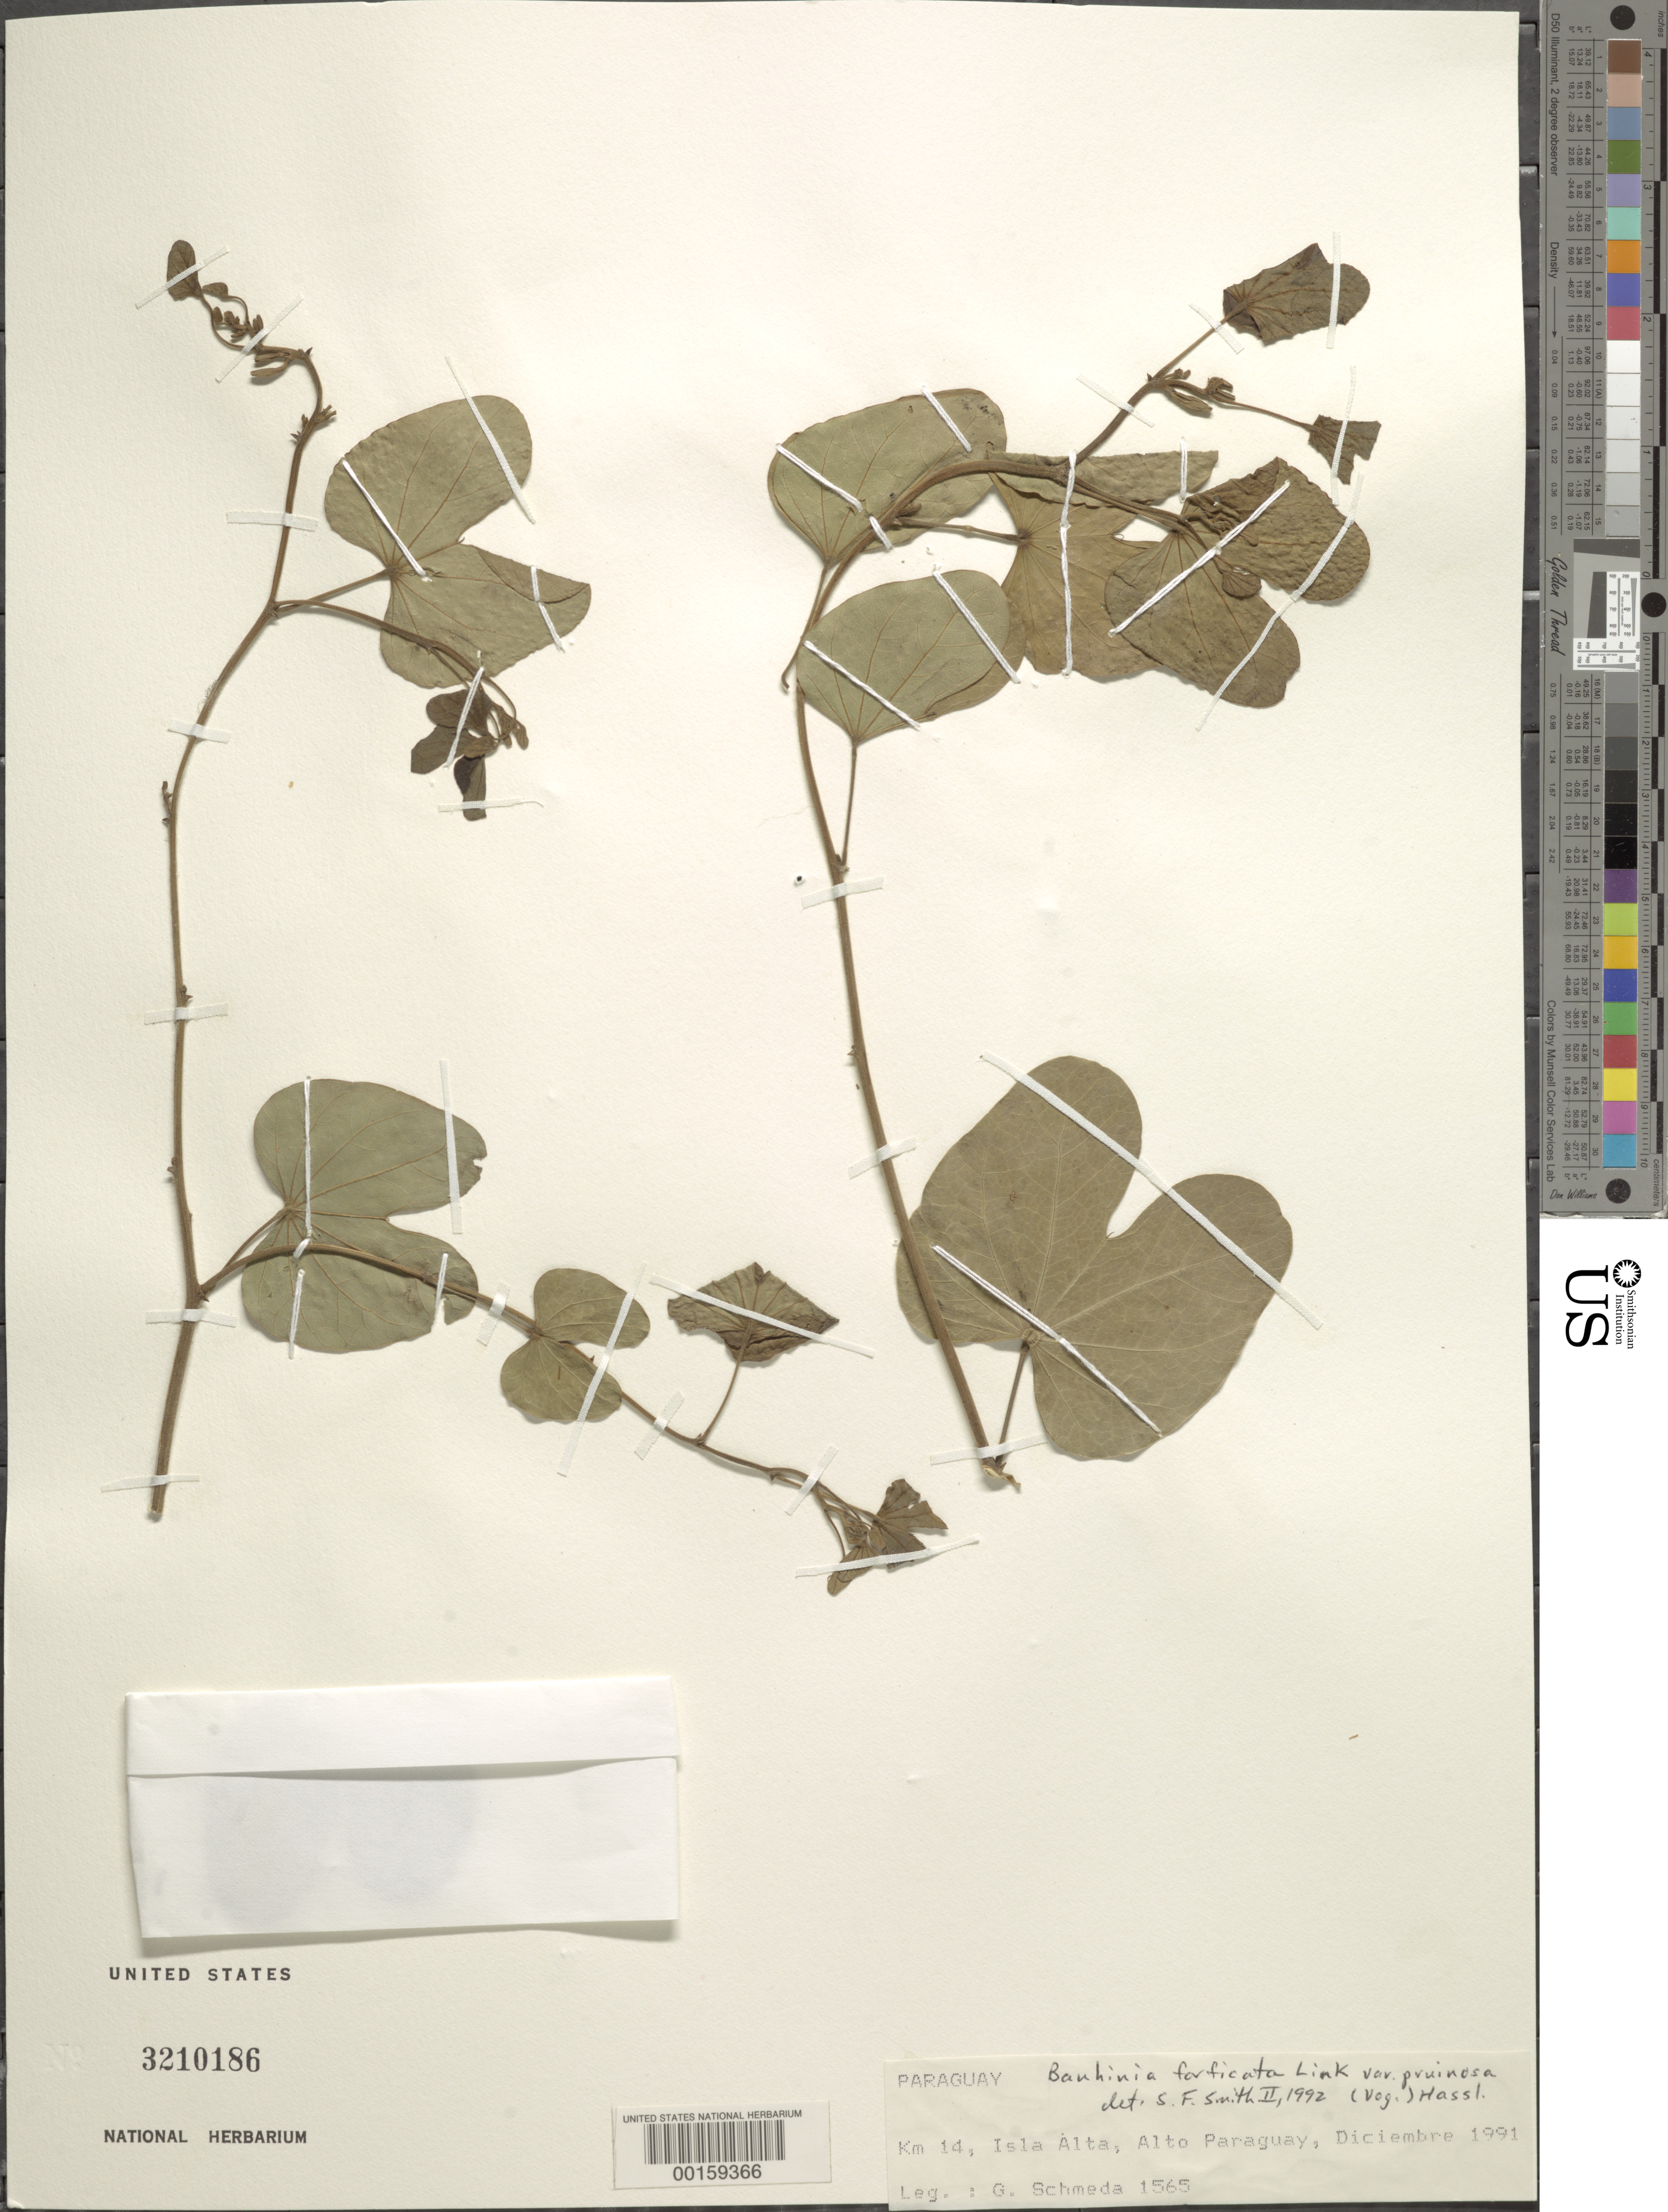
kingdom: Plantae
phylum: Tracheophyta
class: Magnoliopsida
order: Fabales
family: Fabaceae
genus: Bauhinia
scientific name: Bauhinia forficata subsp. pruinosa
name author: (Vogel) Fortunato & Wunderlin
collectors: G. Schmeda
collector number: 1565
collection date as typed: Dec 1991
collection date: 1991-12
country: Paraguay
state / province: Alto Paraguay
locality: Km 14, isla alta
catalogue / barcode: US 3210186